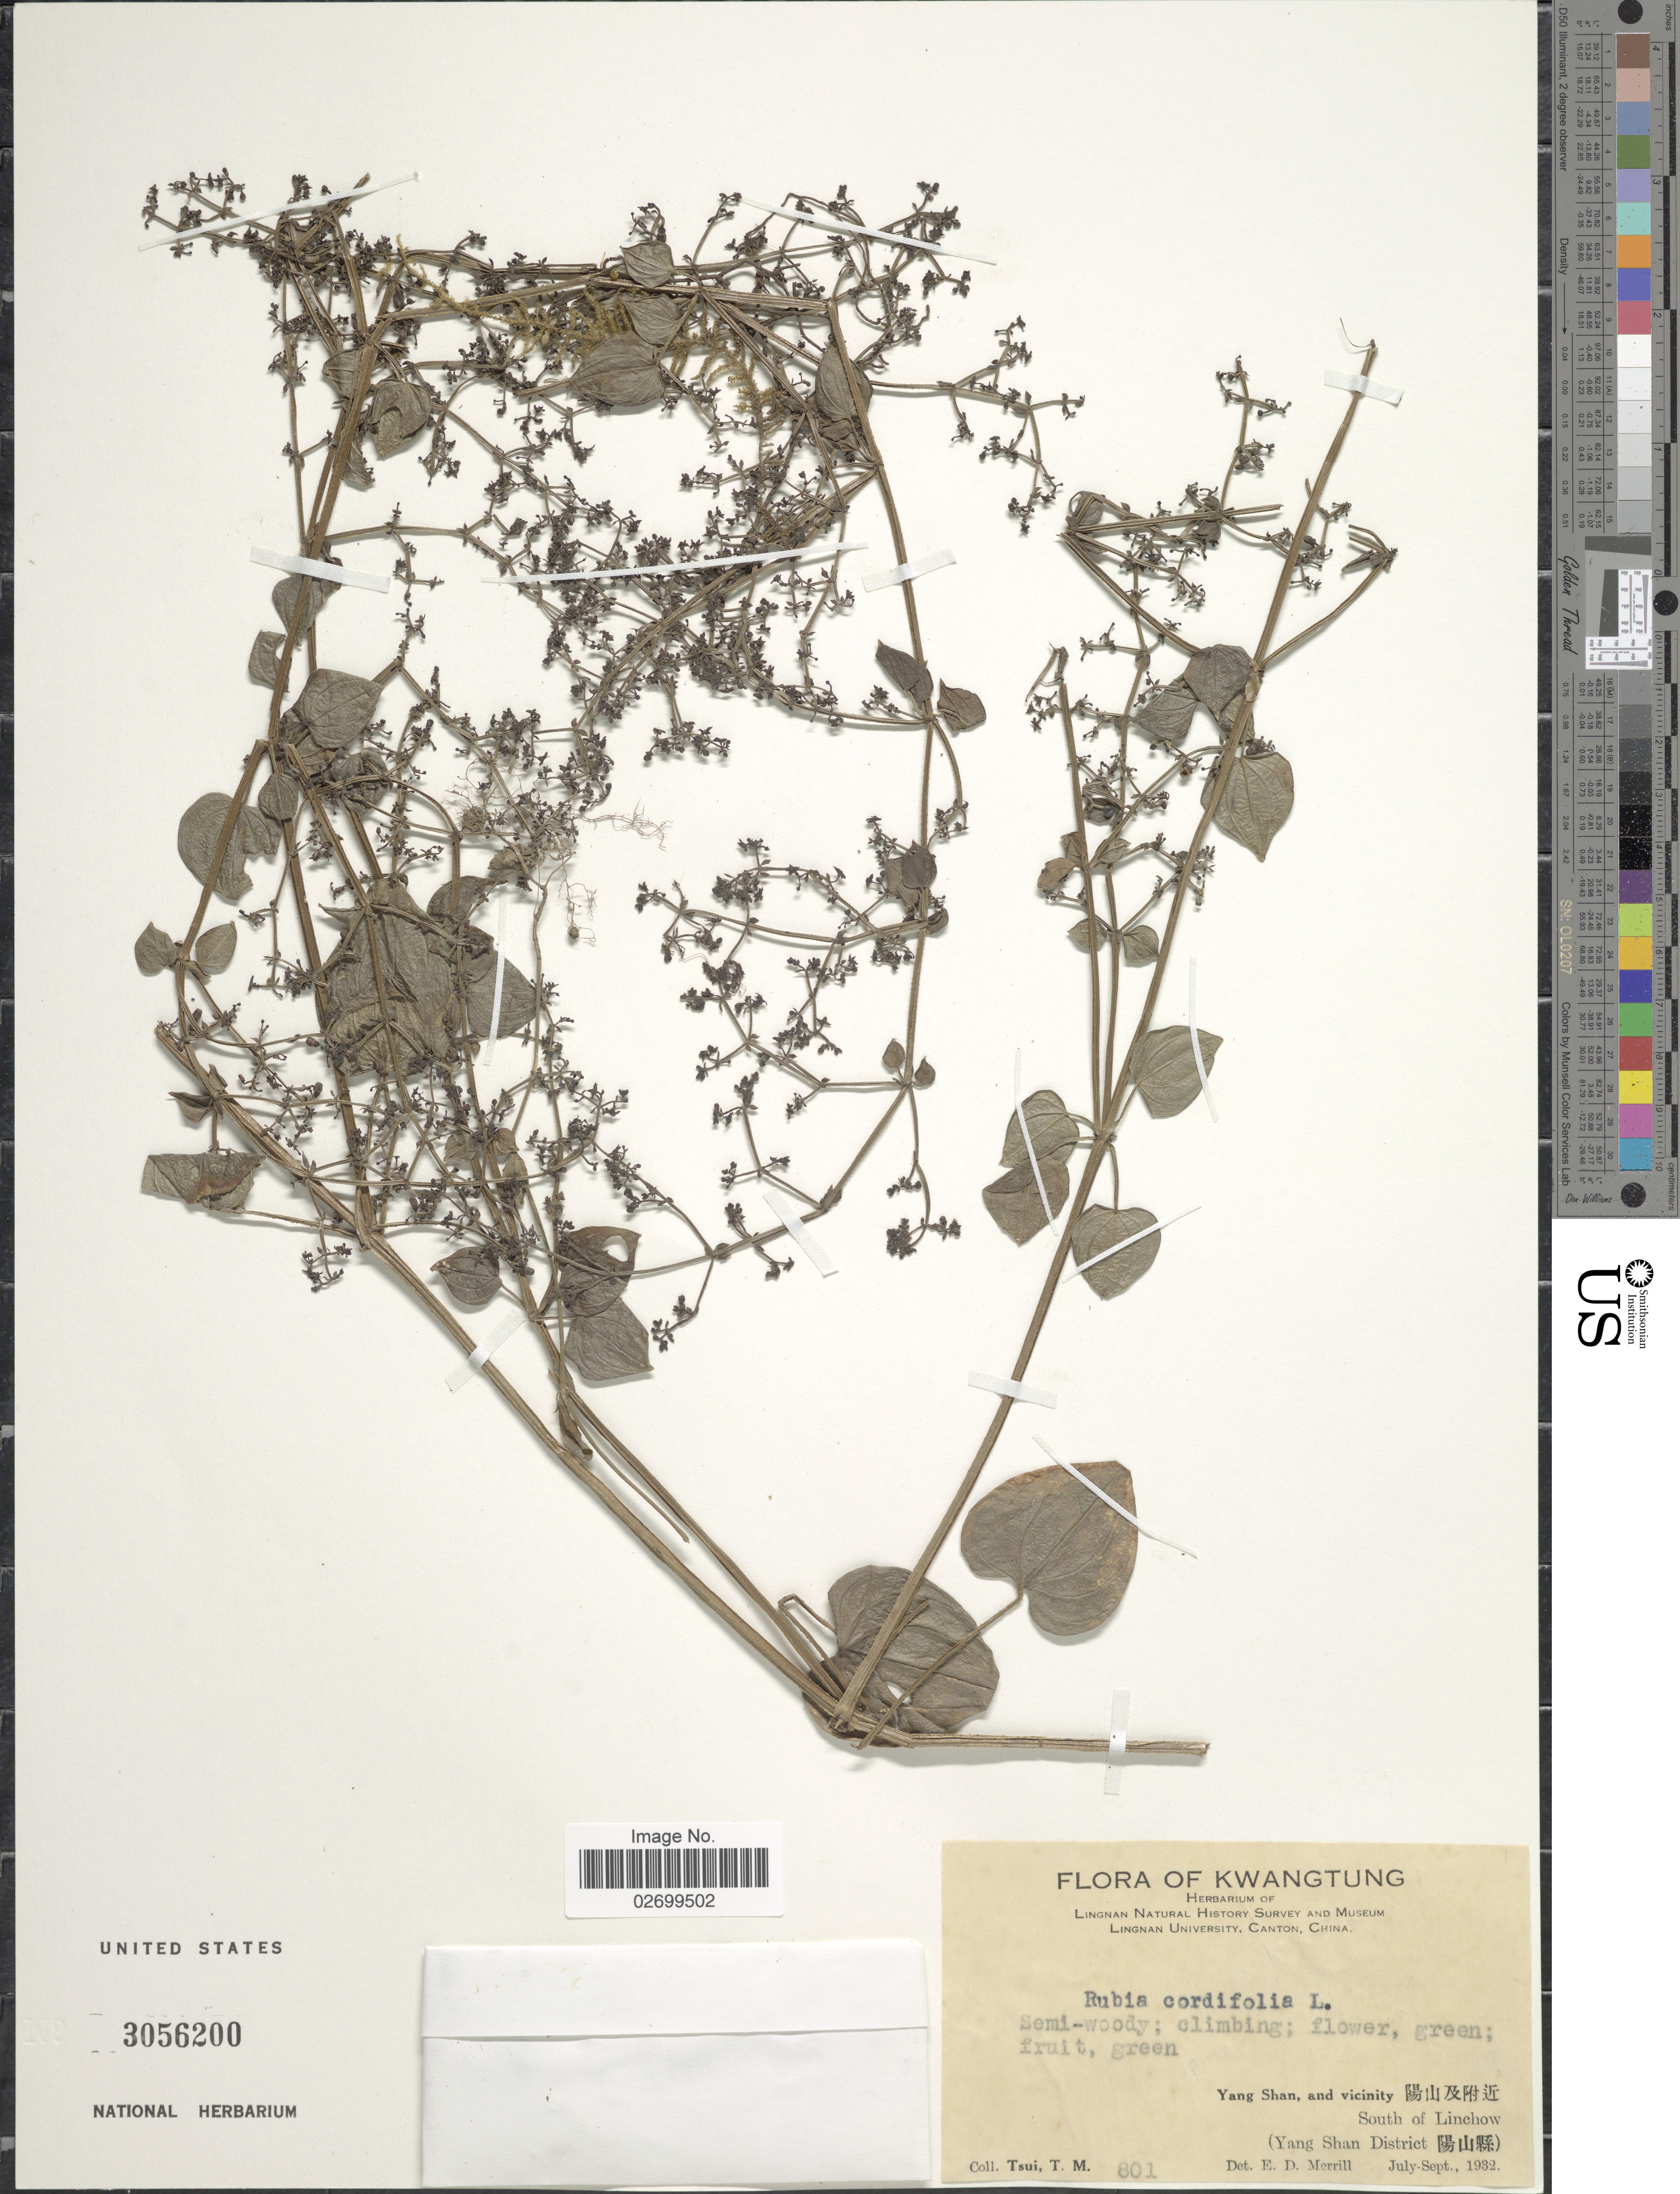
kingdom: Plantae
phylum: Tracheophyta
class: Magnoliopsida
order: Gentianales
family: Rubiaceae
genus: Rubia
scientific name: Rubia cordifolia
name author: L.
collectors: T. Tsui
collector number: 801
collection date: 1932-07/1932-09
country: China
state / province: Guangdong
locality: Kwangtung, Yang Shan, and vicinity, South of Linchow (Yang Shan District).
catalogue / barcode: US 3056200